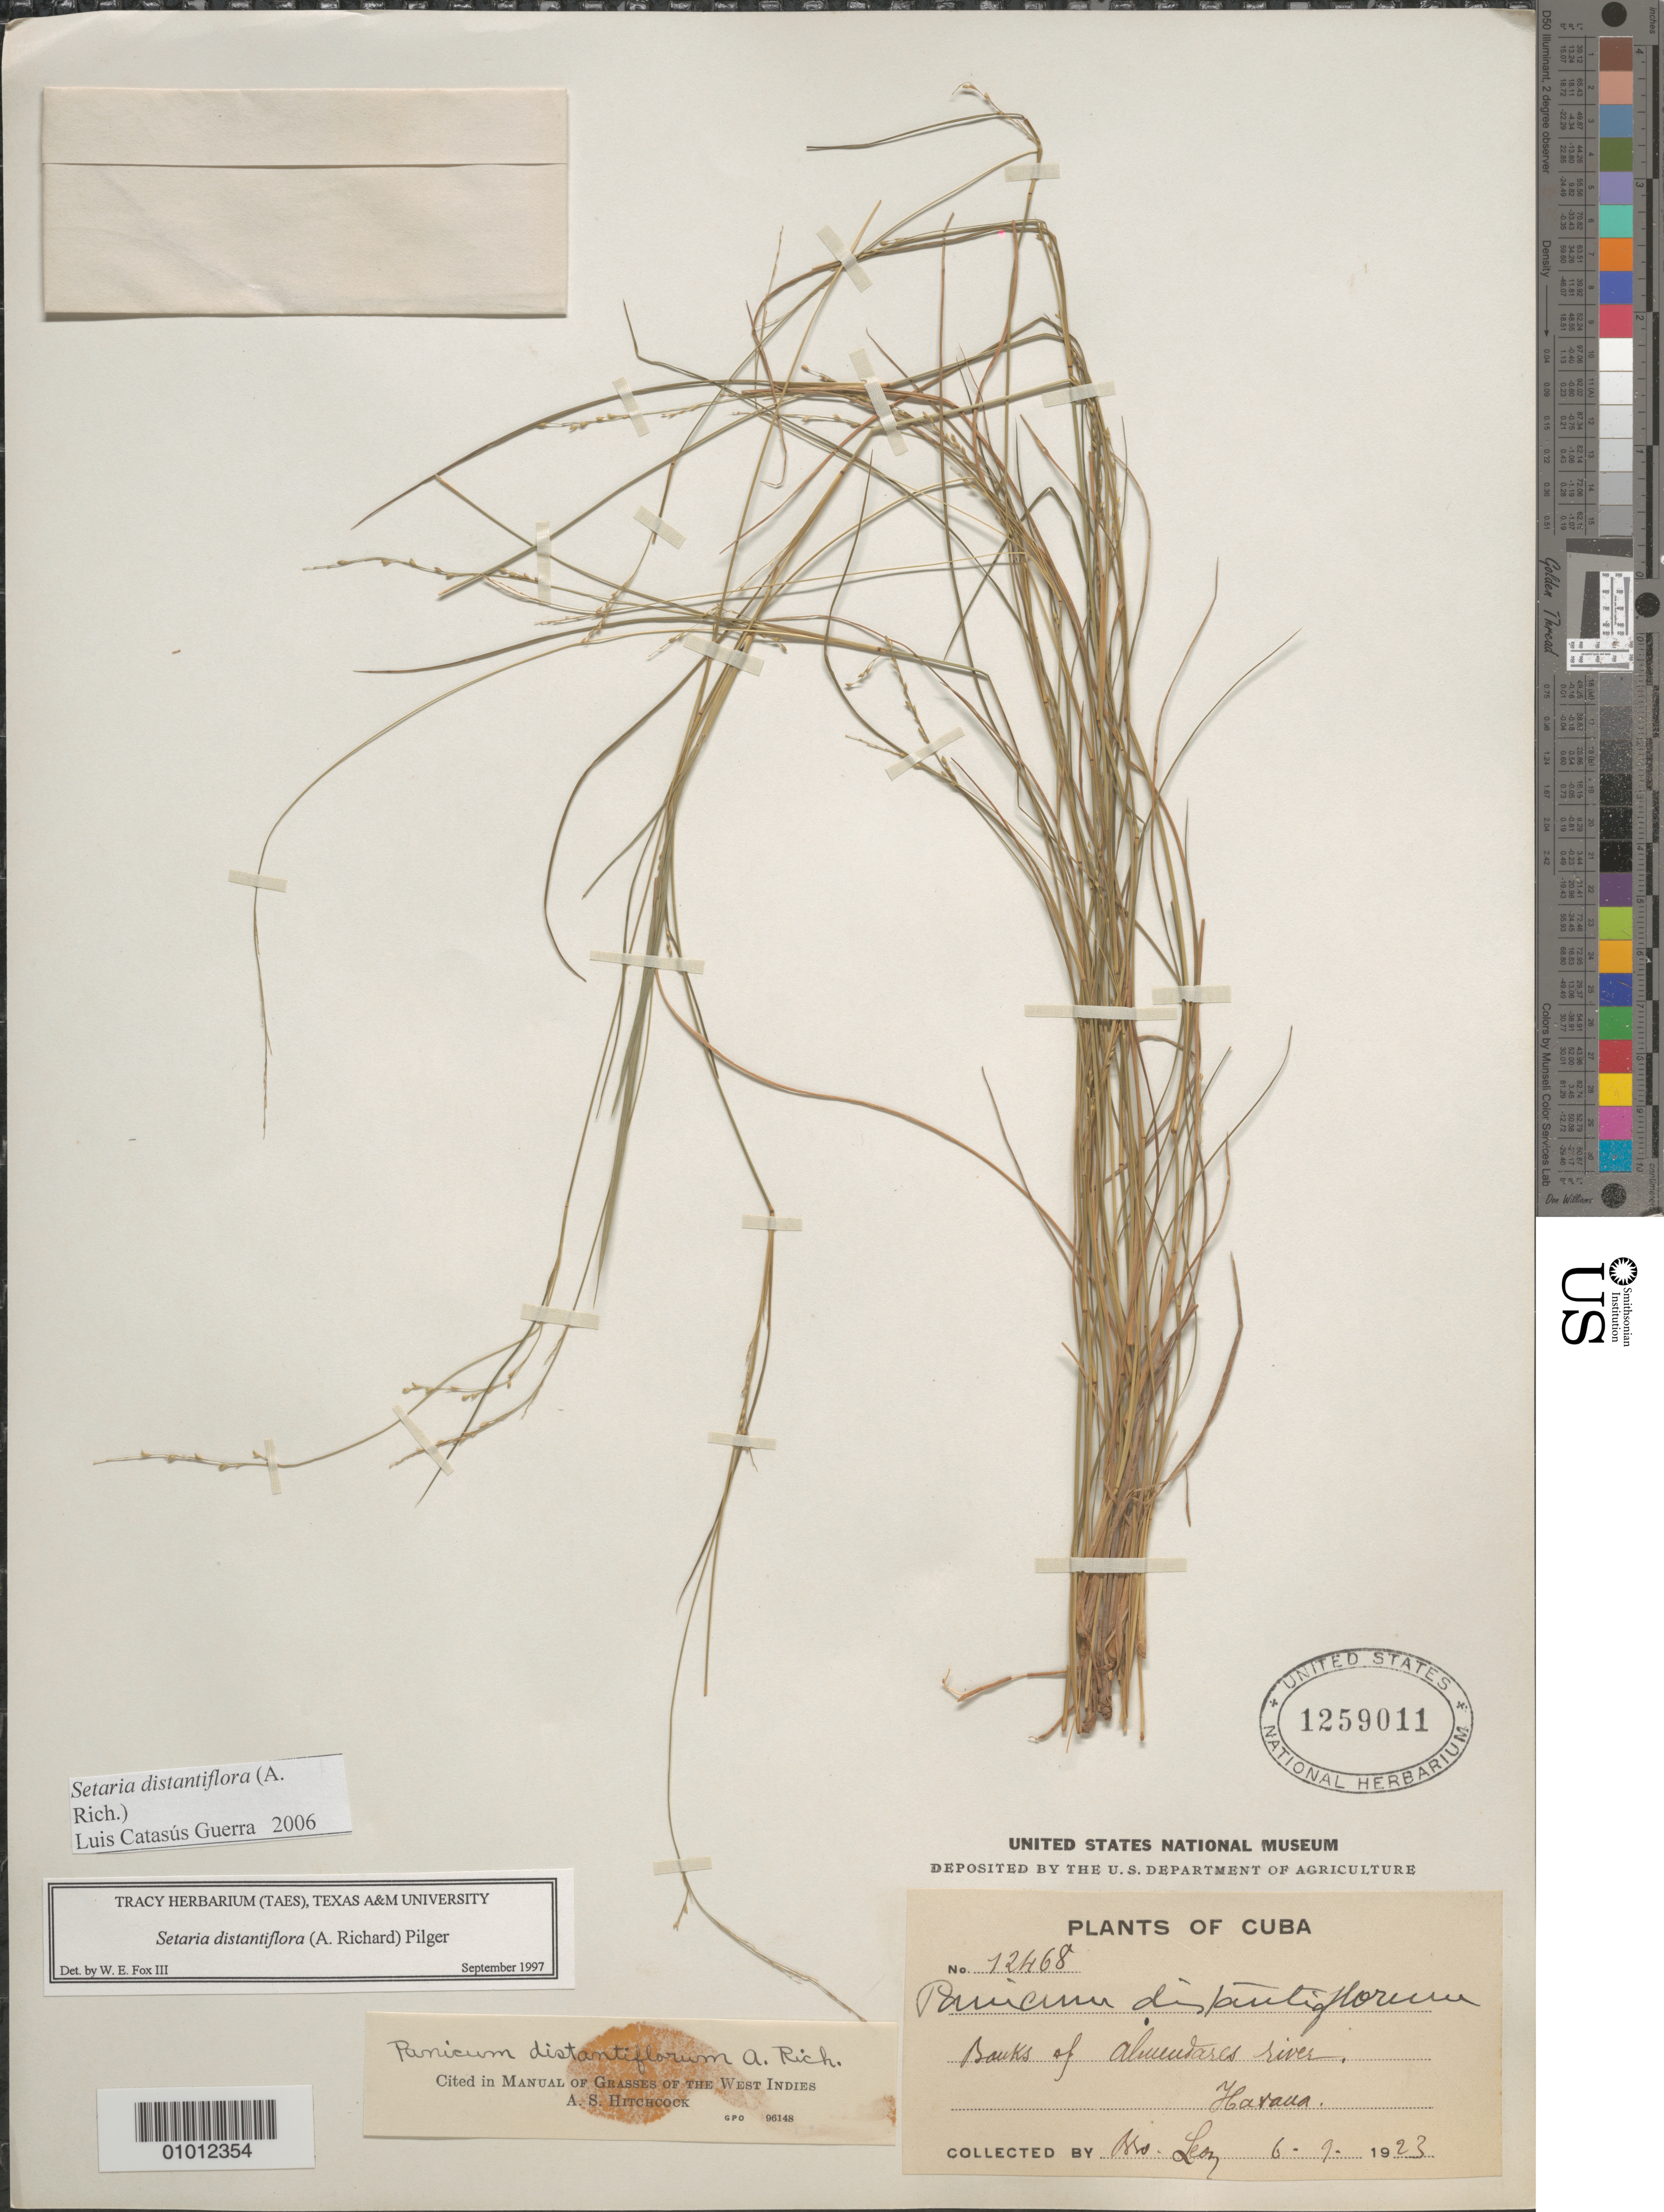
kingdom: Plantae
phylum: Tracheophyta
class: Liliopsida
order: Poales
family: Poaceae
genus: Setaria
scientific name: Setaria distantiflora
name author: (A. Rich.) Pilg.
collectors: Bro. León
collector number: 12468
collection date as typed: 06 Sep 1923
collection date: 1923-06-09/1923-09-06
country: Cuba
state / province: La Habana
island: Cuba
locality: Banks of Almendares River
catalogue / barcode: US 1259011